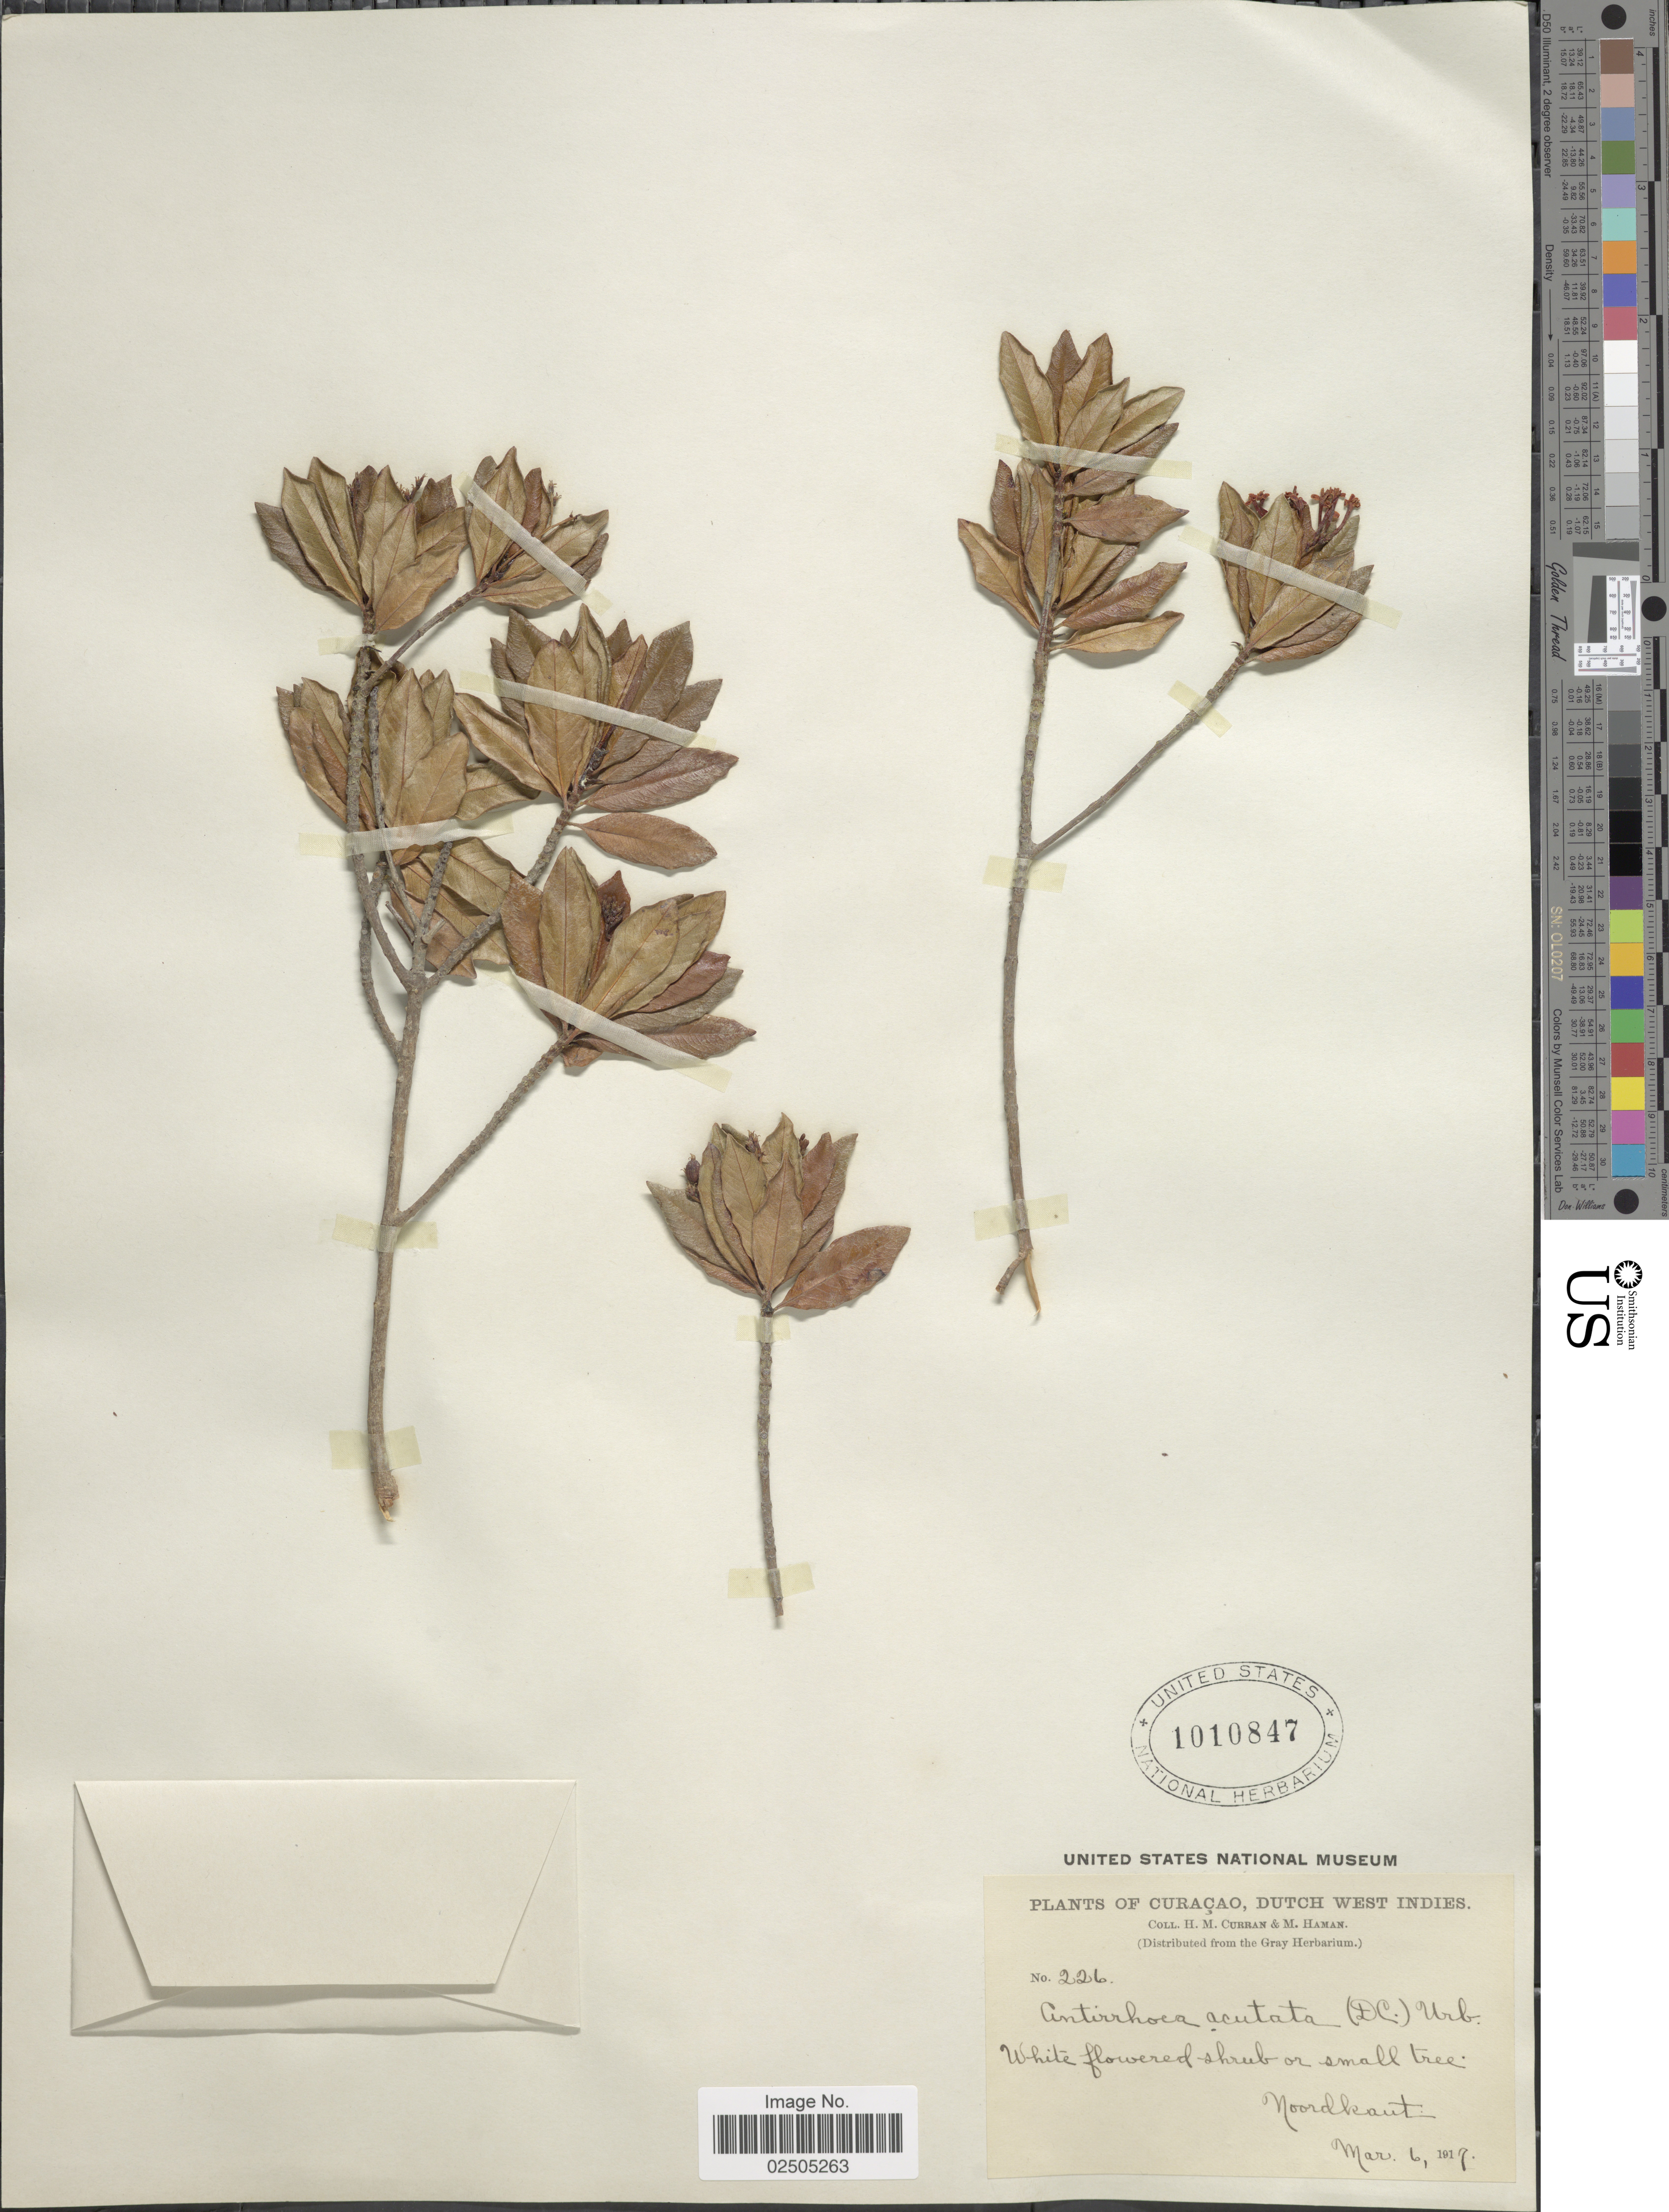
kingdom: Plantae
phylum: Tracheophyta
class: Magnoliopsida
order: Gentianales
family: Rubiaceae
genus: Antirrhoea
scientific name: Antirrhoea acutata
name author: (DC.) Urb.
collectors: H. M. Curran & M. Haman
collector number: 226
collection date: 1917-03-06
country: Curaçao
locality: Dutch West Indies, Noordkaut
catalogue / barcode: US 1010847